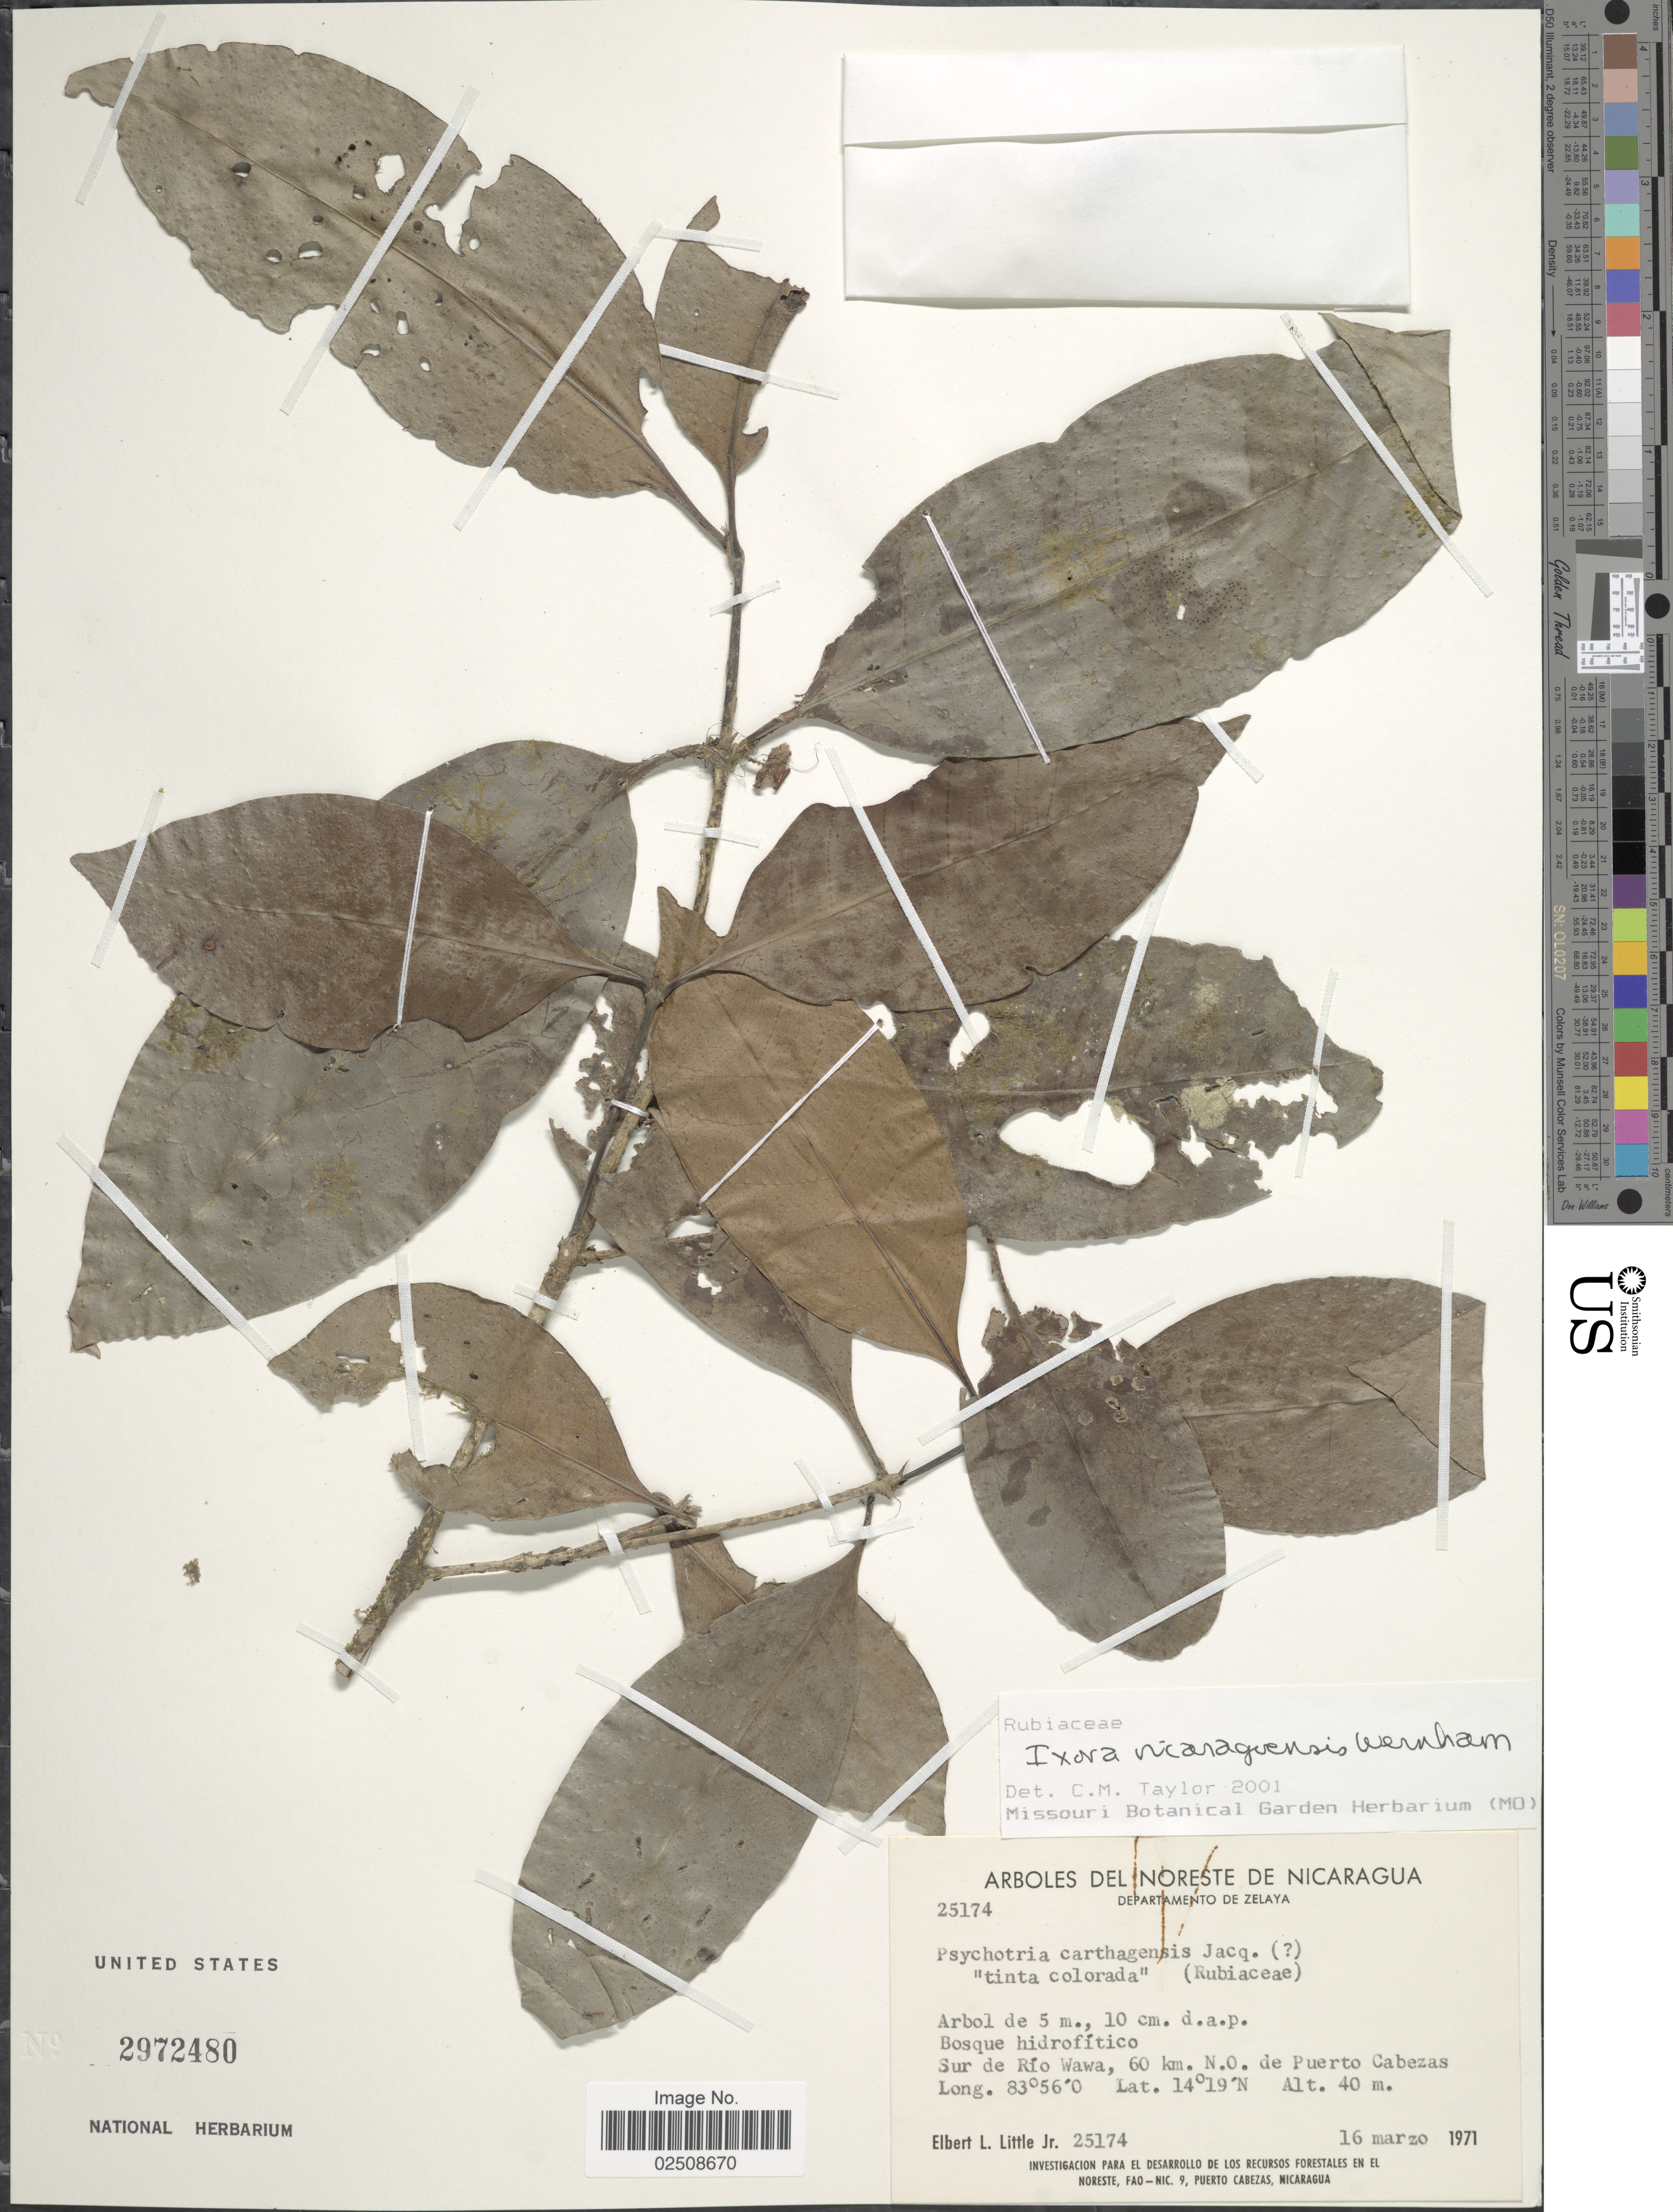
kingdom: Plantae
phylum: Tracheophyta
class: Magnoliopsida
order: Gentianales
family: Rubiaceae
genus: Ixora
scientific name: Ixora nicaraguensis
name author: Wernham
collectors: E. L. Little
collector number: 25174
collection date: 1971-03-16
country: Nicaragua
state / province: Atlantico Norte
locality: Arboles del Noreste de Nicaragua. Departamento de Zelaya. Sur de Rio Wawa, 60 km. N.O. de Puerto Cabezas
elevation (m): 40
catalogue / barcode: US 2972480